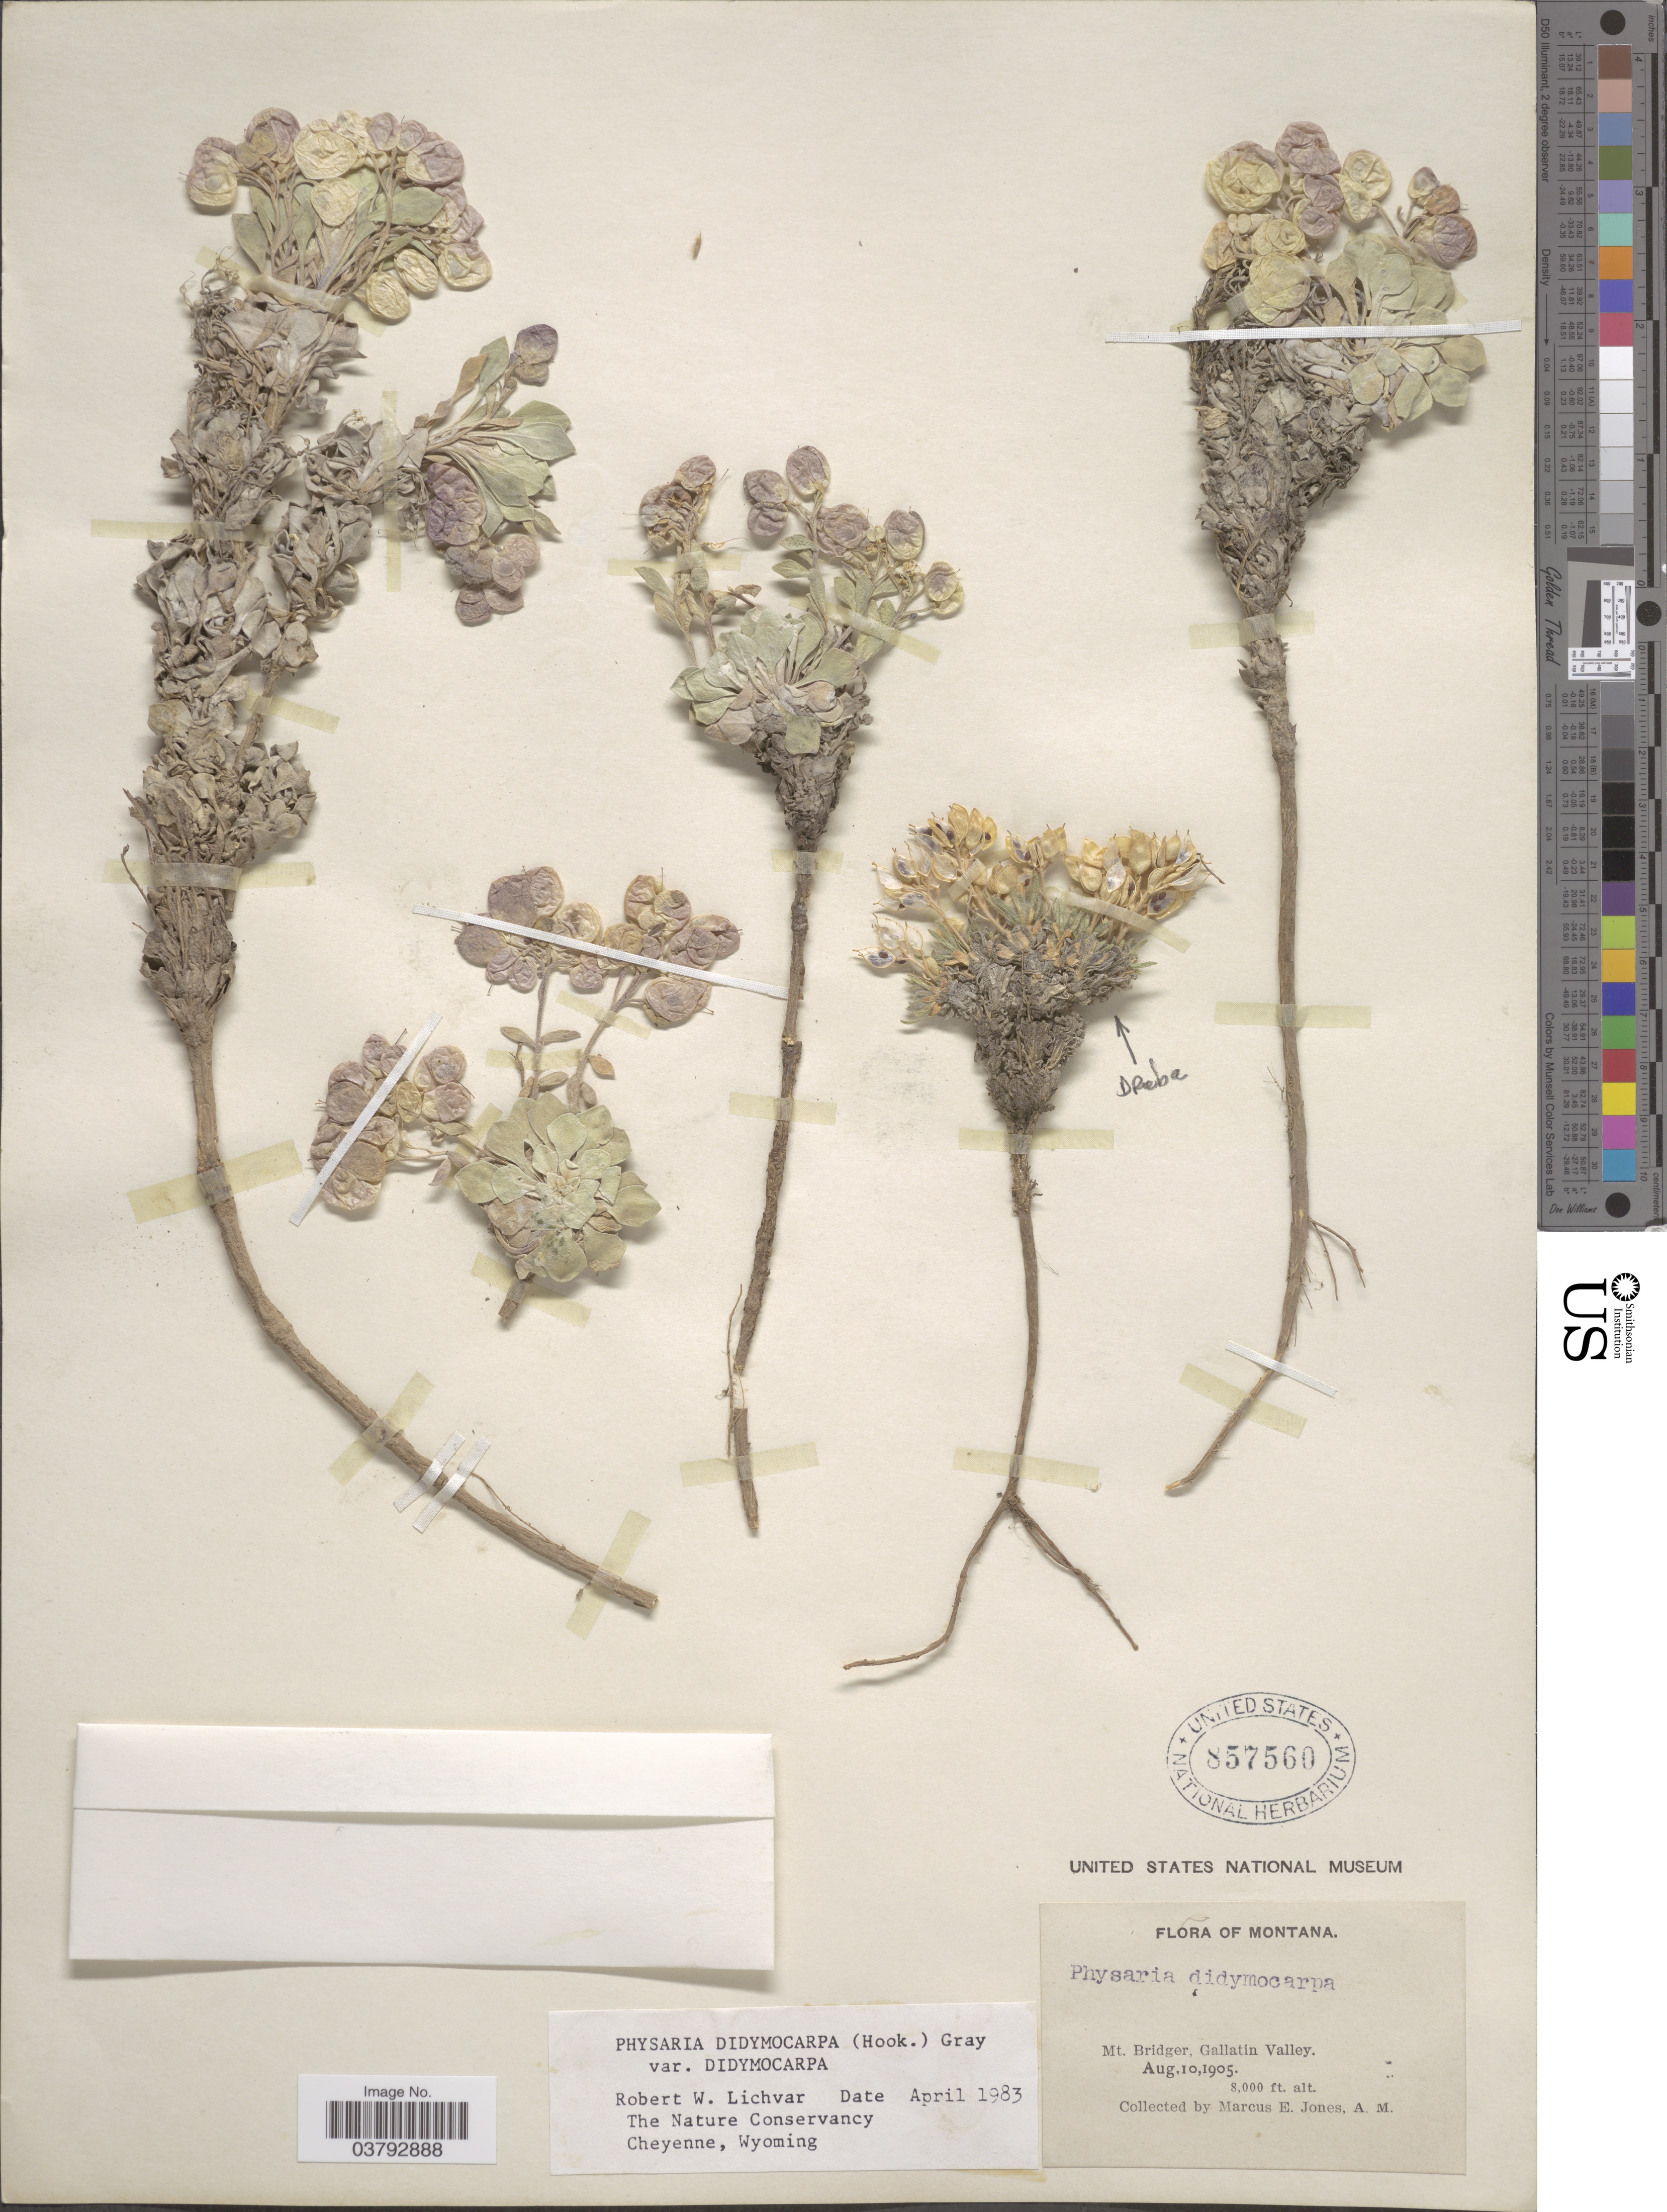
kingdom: Plantae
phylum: Tracheophyta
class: Magnoliopsida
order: Brassicales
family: Brassicaceae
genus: Physaria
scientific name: Physaria didymocarpa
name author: (Hook.) A. Gray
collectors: M. E. Jones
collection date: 1905-08-10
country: United States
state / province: Montana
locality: Mt. Bridger, Gallatin Valley.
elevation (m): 2438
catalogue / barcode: US 857560